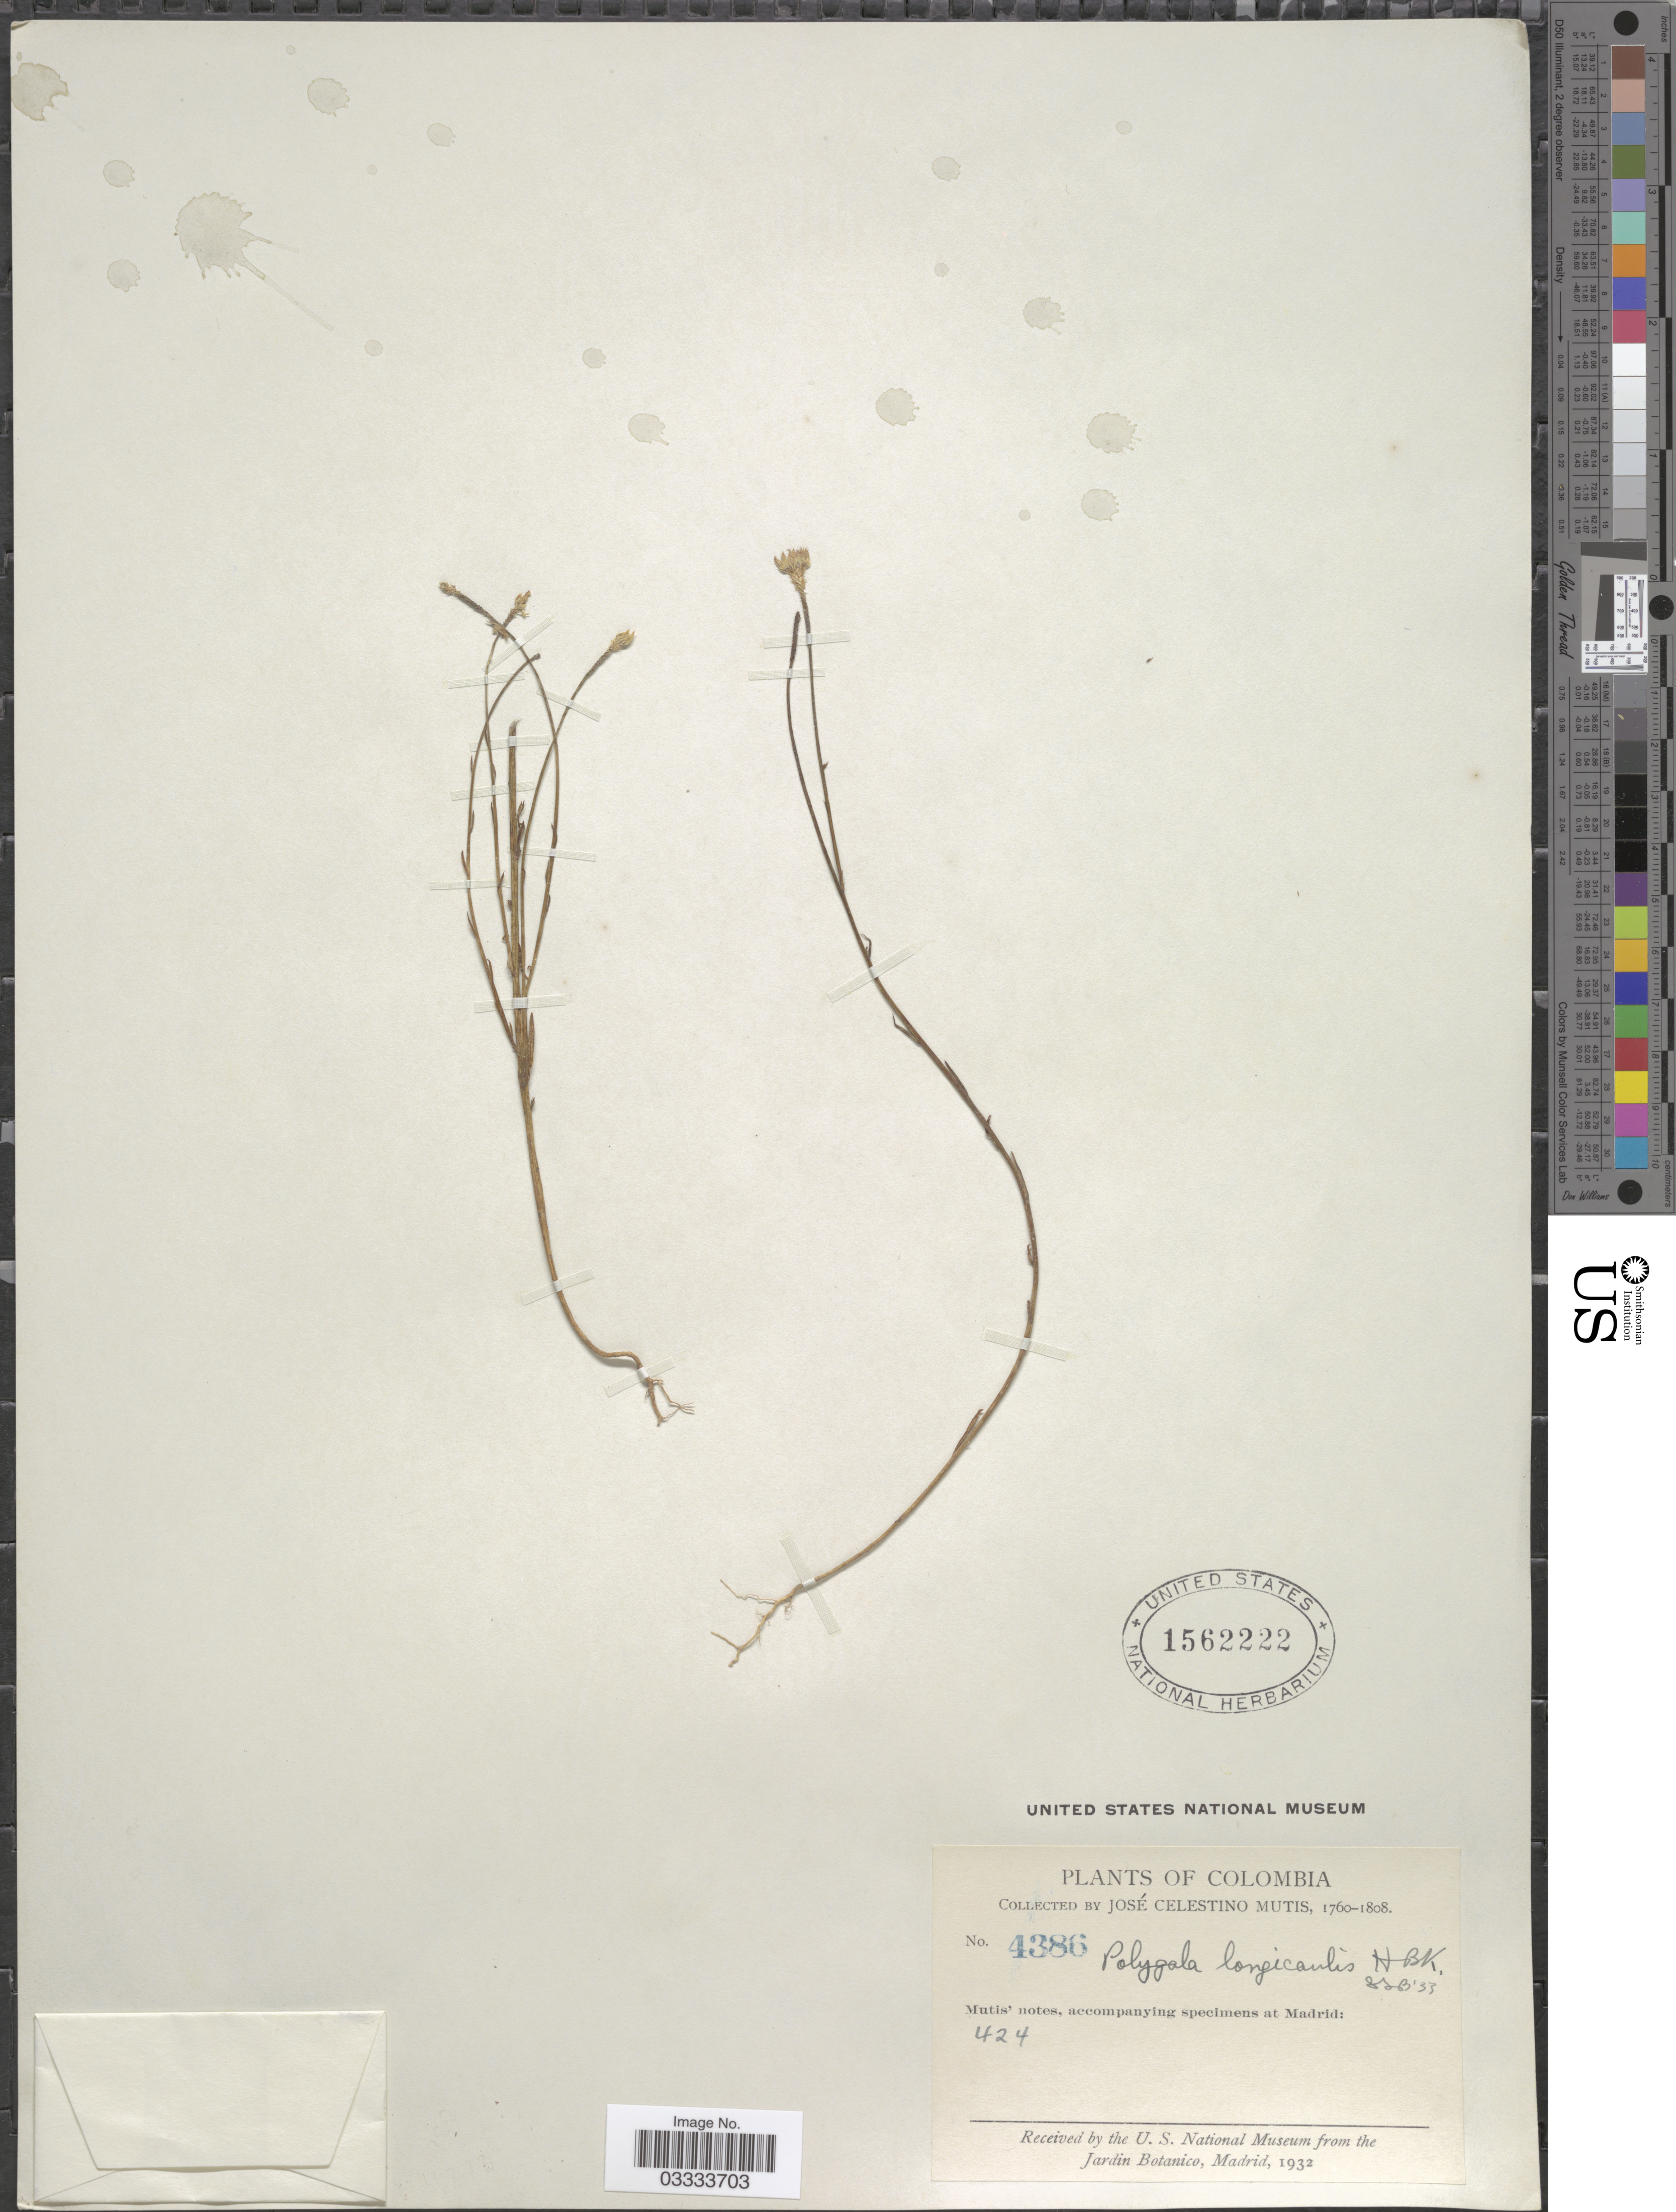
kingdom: Plantae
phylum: Tracheophyta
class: Magnoliopsida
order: Fabales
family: Polygalaceae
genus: Polygala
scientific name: Polygala longicaulis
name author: Kunth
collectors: J. C. B. Mutis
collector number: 4386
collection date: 1760/1808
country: Colombia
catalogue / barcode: US 1562222